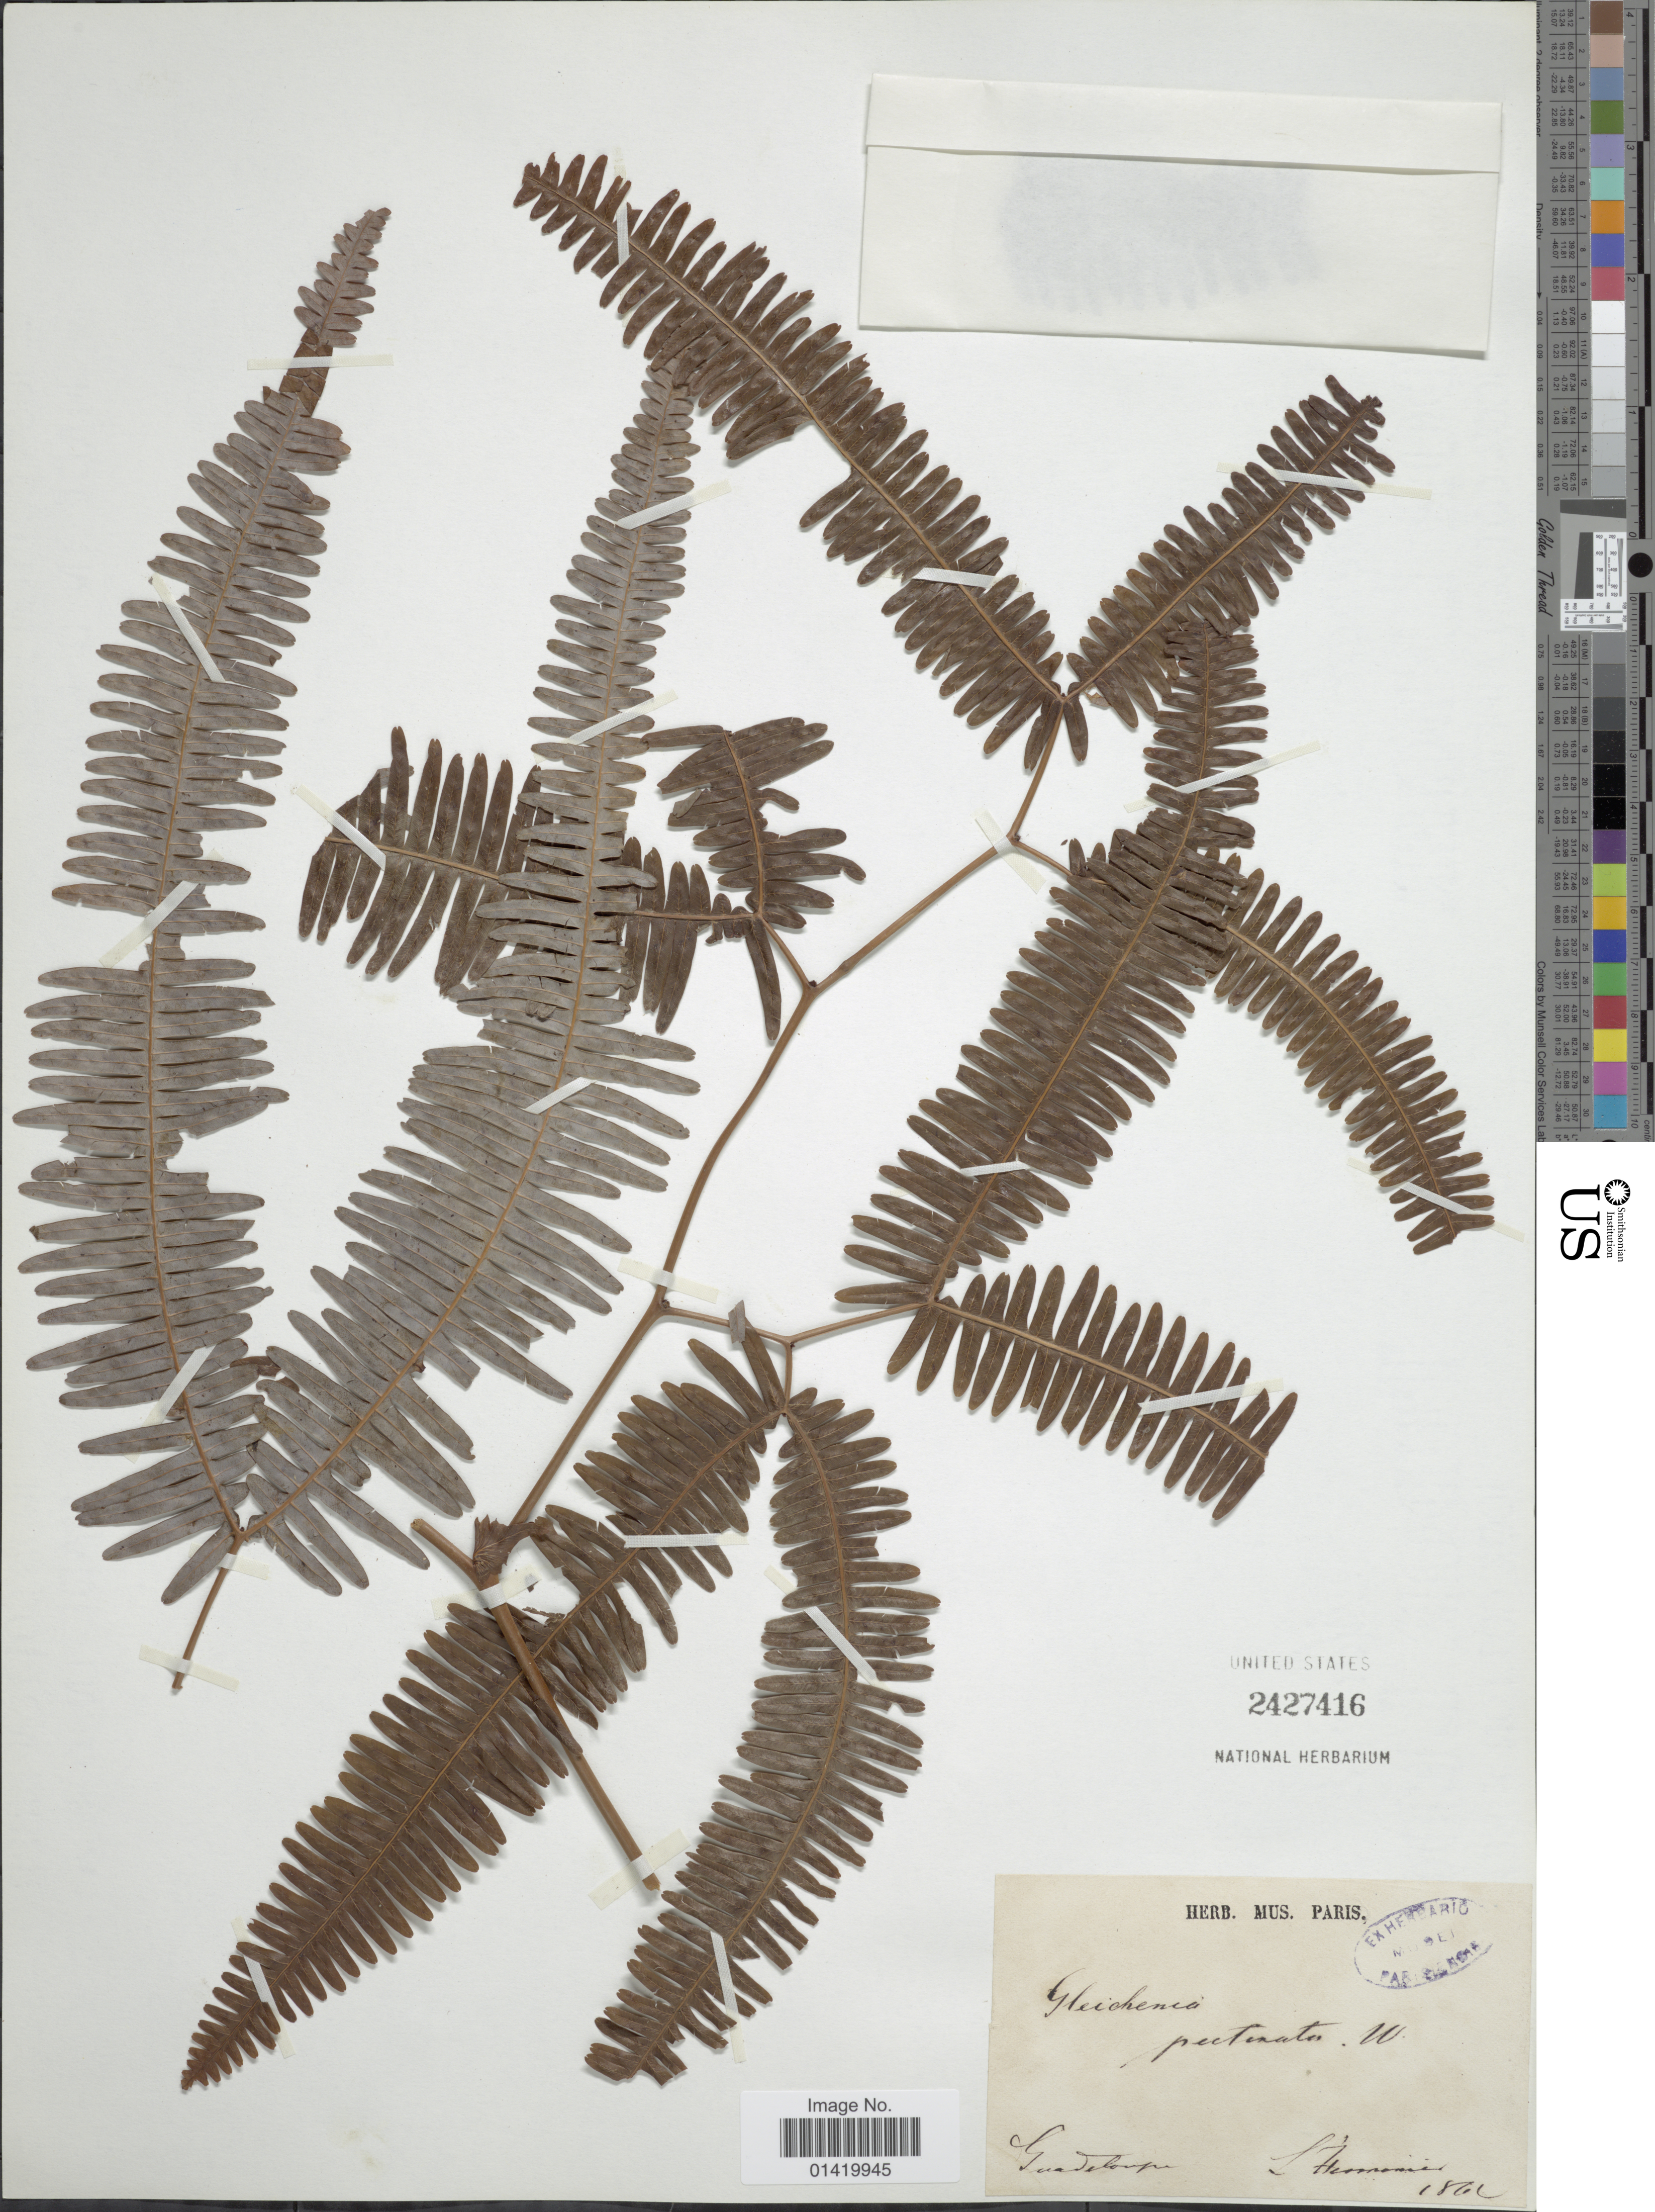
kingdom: Plantae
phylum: Tracheophyta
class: Polypodiopsida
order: Gleicheniales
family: Gleicheniaceae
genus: Gleichenella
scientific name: Gleichenella pectinata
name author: (Willd.) Ching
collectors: -. L'Herminier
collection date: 1861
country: Guadeloupe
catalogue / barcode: US 2427416